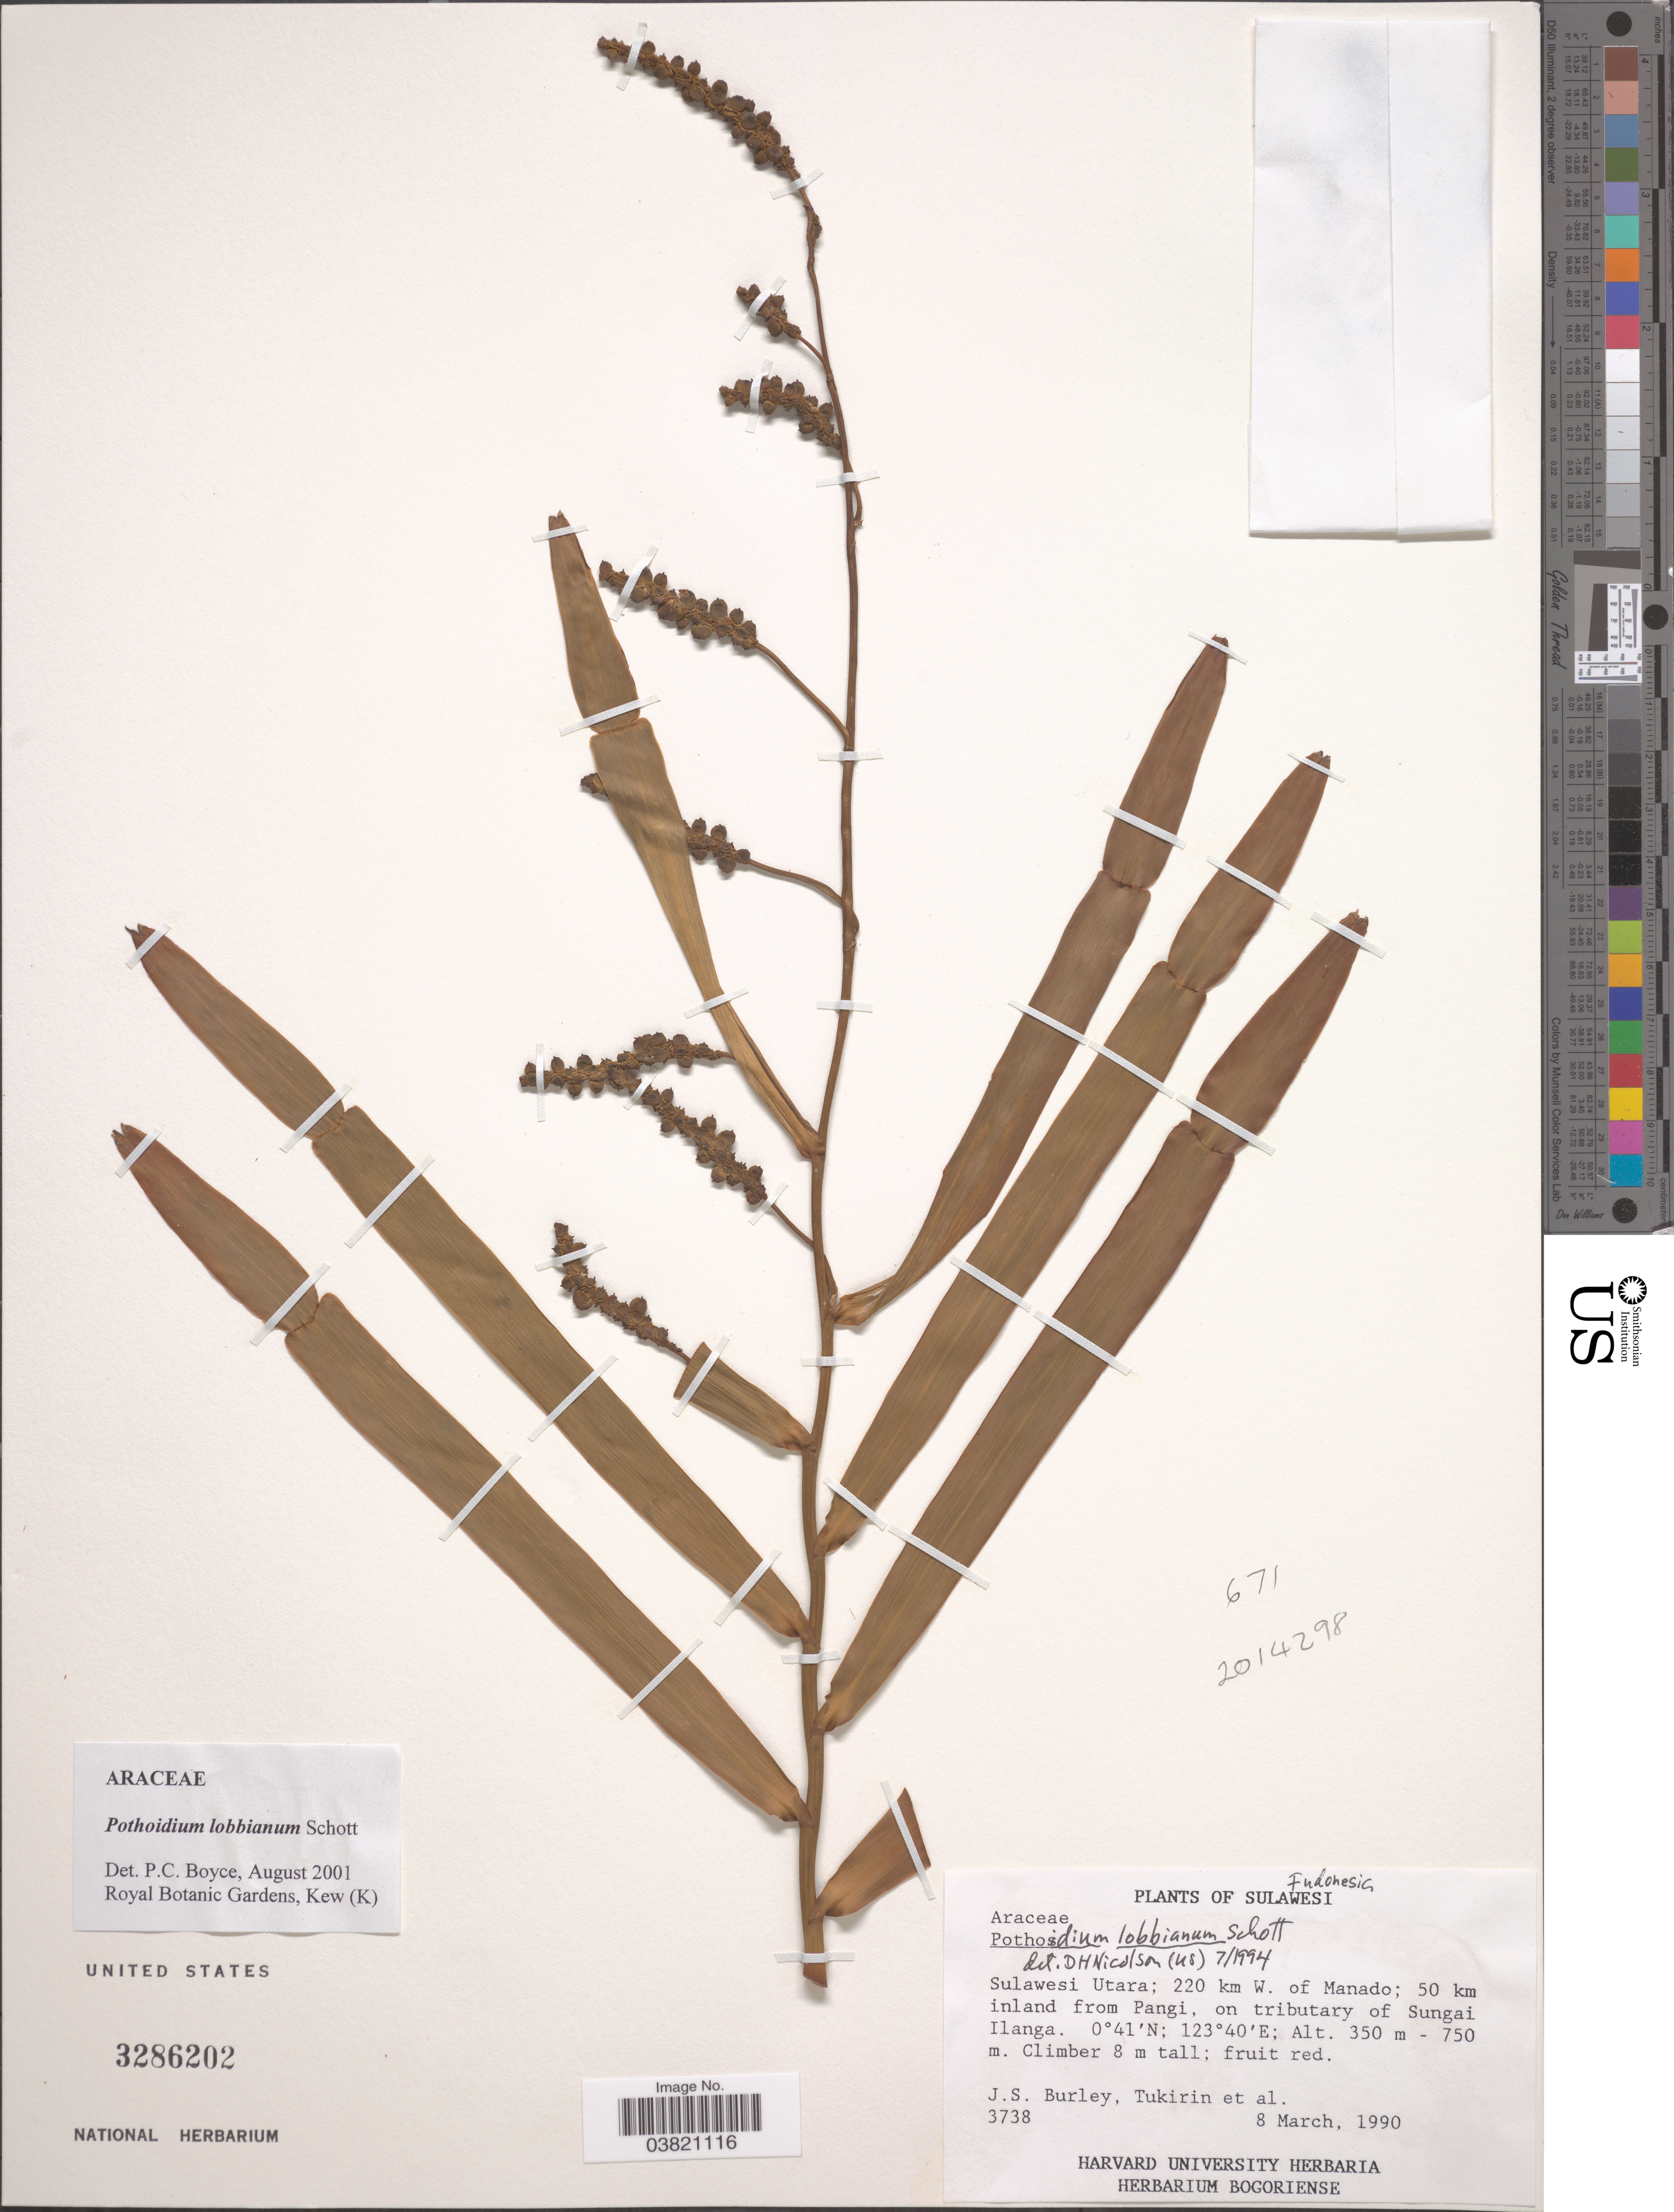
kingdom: Plantae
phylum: Tracheophyta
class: Liliopsida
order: Alismatales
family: Araceae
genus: Pothoidium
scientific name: Pothoidium lobbianum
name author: Schott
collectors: J. S. Burley, -. Tukirin & et al.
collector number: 3738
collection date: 1990-03-08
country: Indonesia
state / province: Sulawesi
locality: Sulawesi Utara; 220 km W. of Manado; 50 km inland from Pangi, on tributary of Sungai Ilanga.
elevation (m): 350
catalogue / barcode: US 3286202